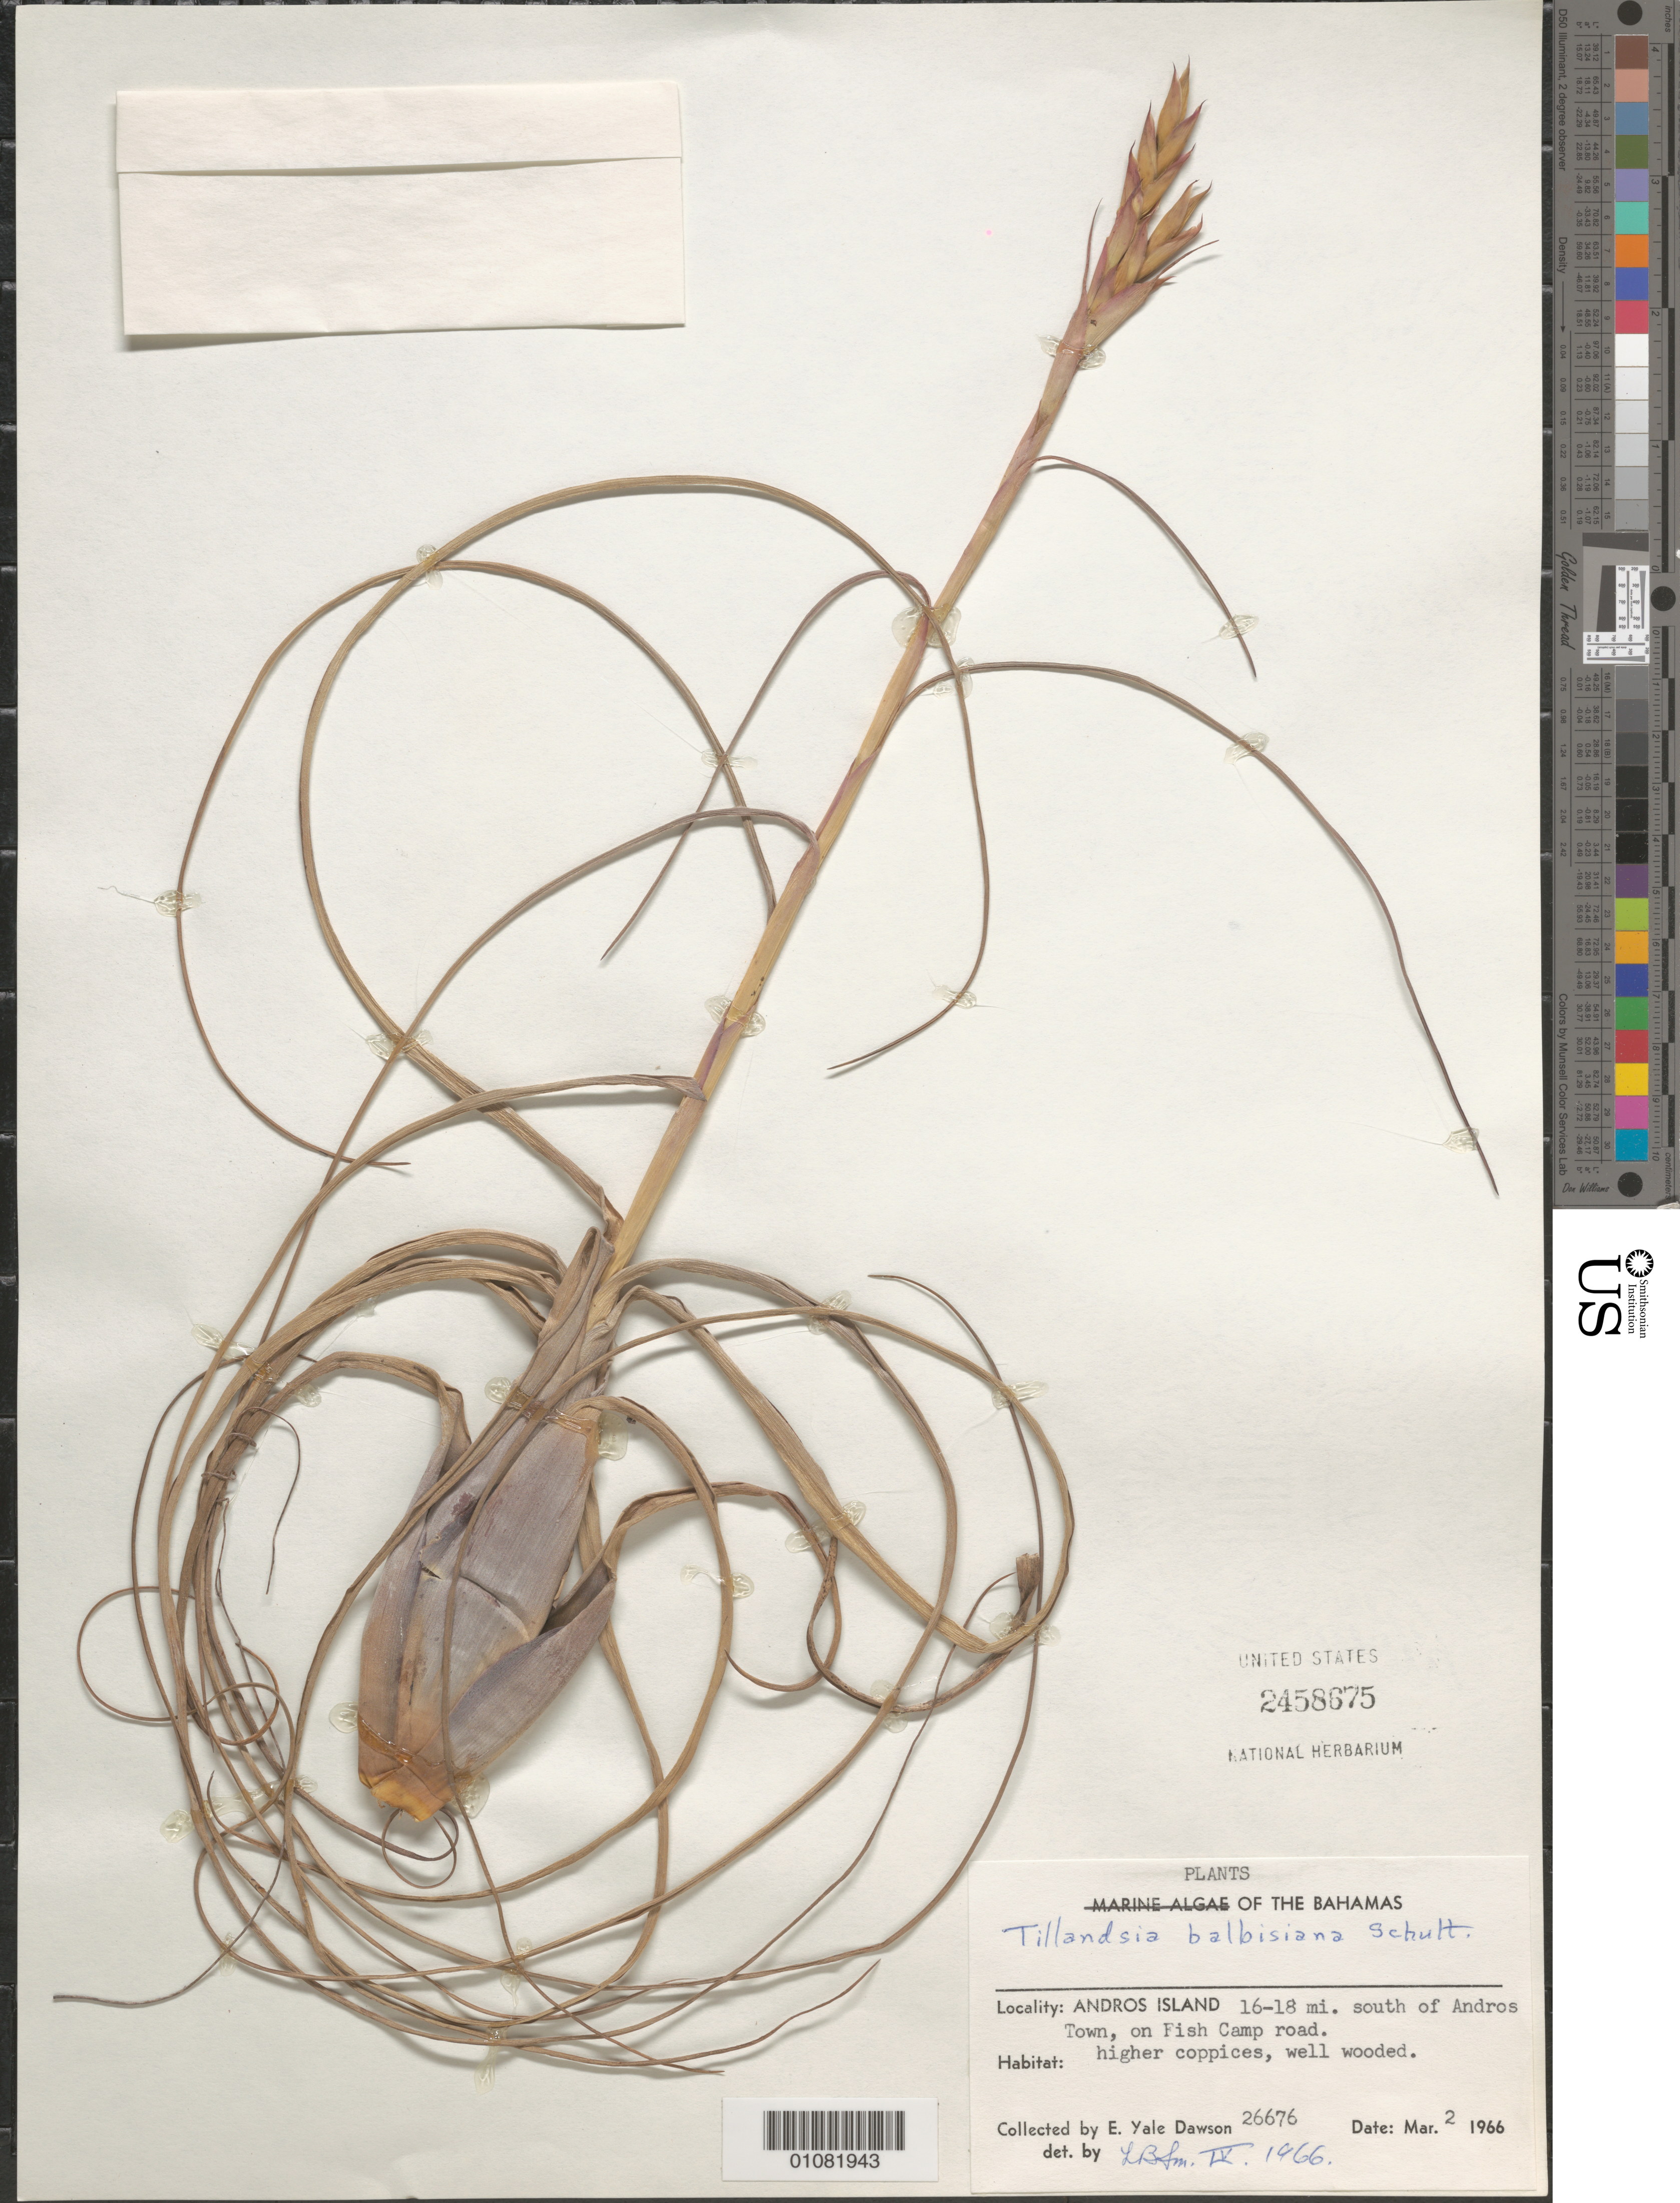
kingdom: Plantae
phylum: Tracheophyta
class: Liliopsida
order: Poales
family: Bromeliaceae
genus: Tillandsia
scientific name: Tillandsia balbisiana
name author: Schult. f.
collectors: E. Y. Dawson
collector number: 26676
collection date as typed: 02 Mar 1966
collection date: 1966-03-02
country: Bahamas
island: Andros I.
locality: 16-18 mi. S of Andros Town, on Fish Camp road.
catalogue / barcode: US 2458675